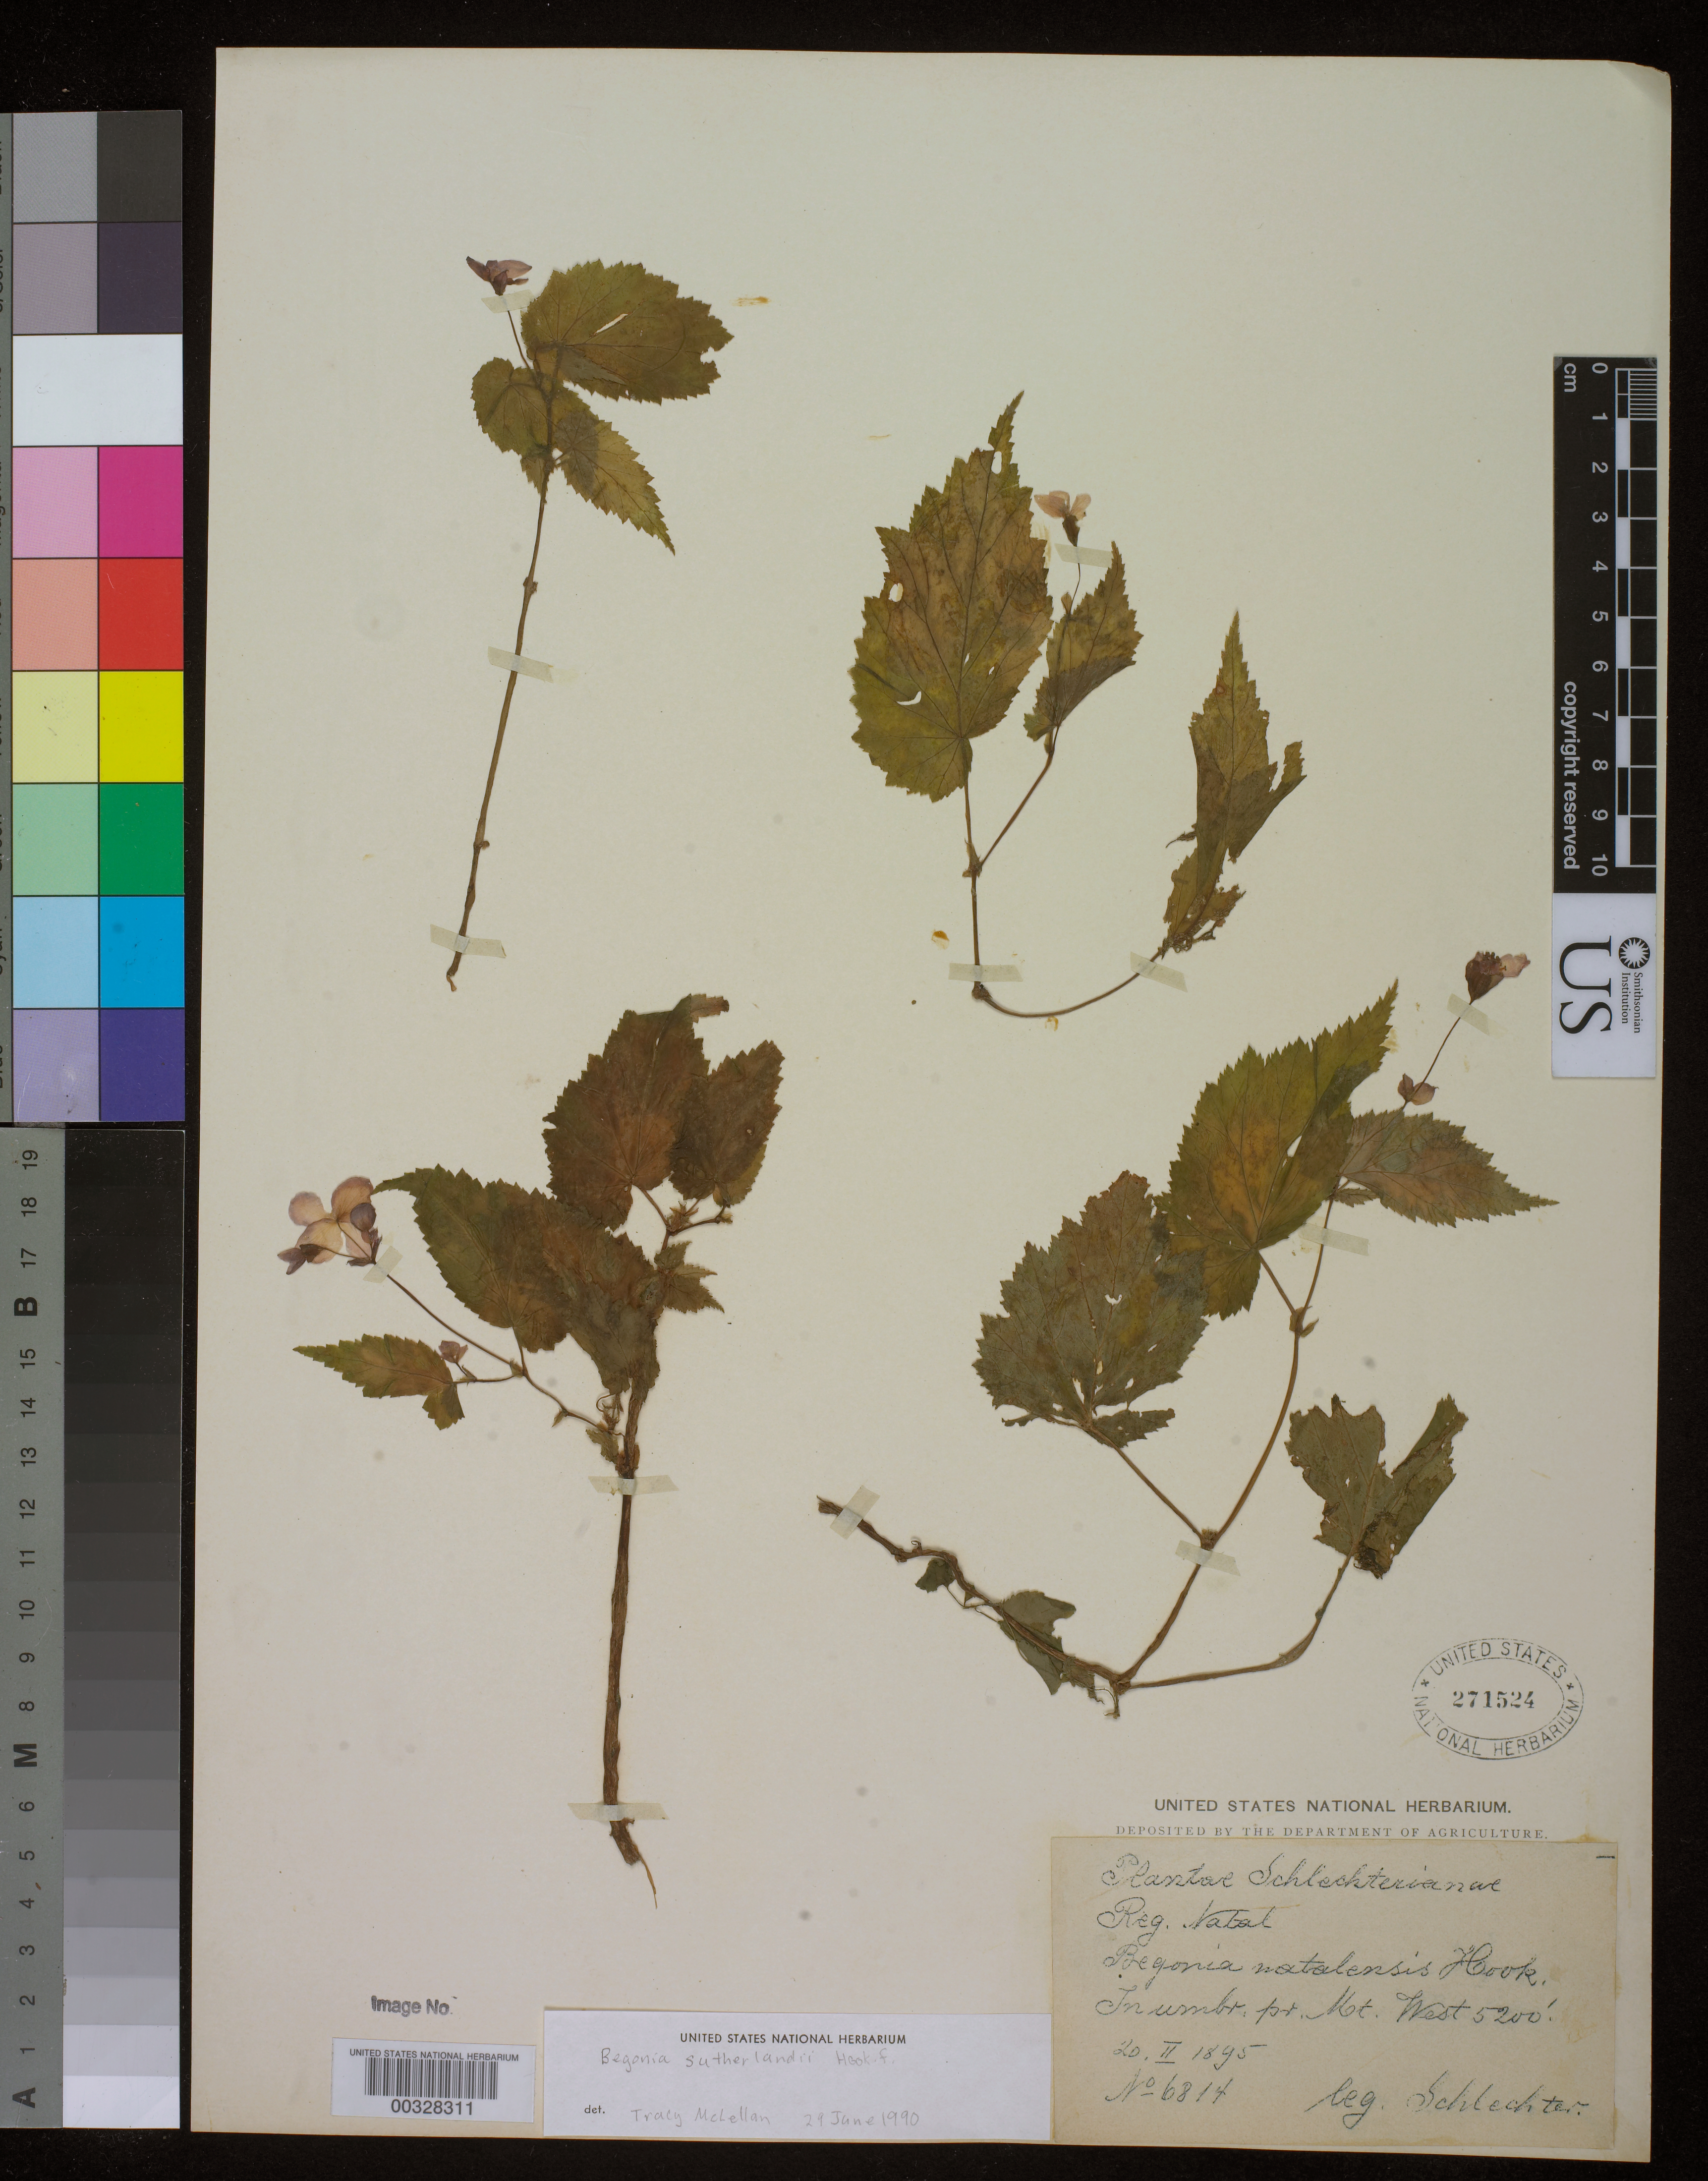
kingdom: Plantae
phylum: Tracheophyta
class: Magnoliopsida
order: Cucurbitales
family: Begoniaceae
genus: Begonia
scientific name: Begonia natalensis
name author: Hook.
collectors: F. R. R. Schlechter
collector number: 6814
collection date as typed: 20 Feb 1895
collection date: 1895-02-20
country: South Africa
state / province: KwaZulu-Natal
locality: In umb. pr. mt. west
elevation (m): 1585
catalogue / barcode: US 271524